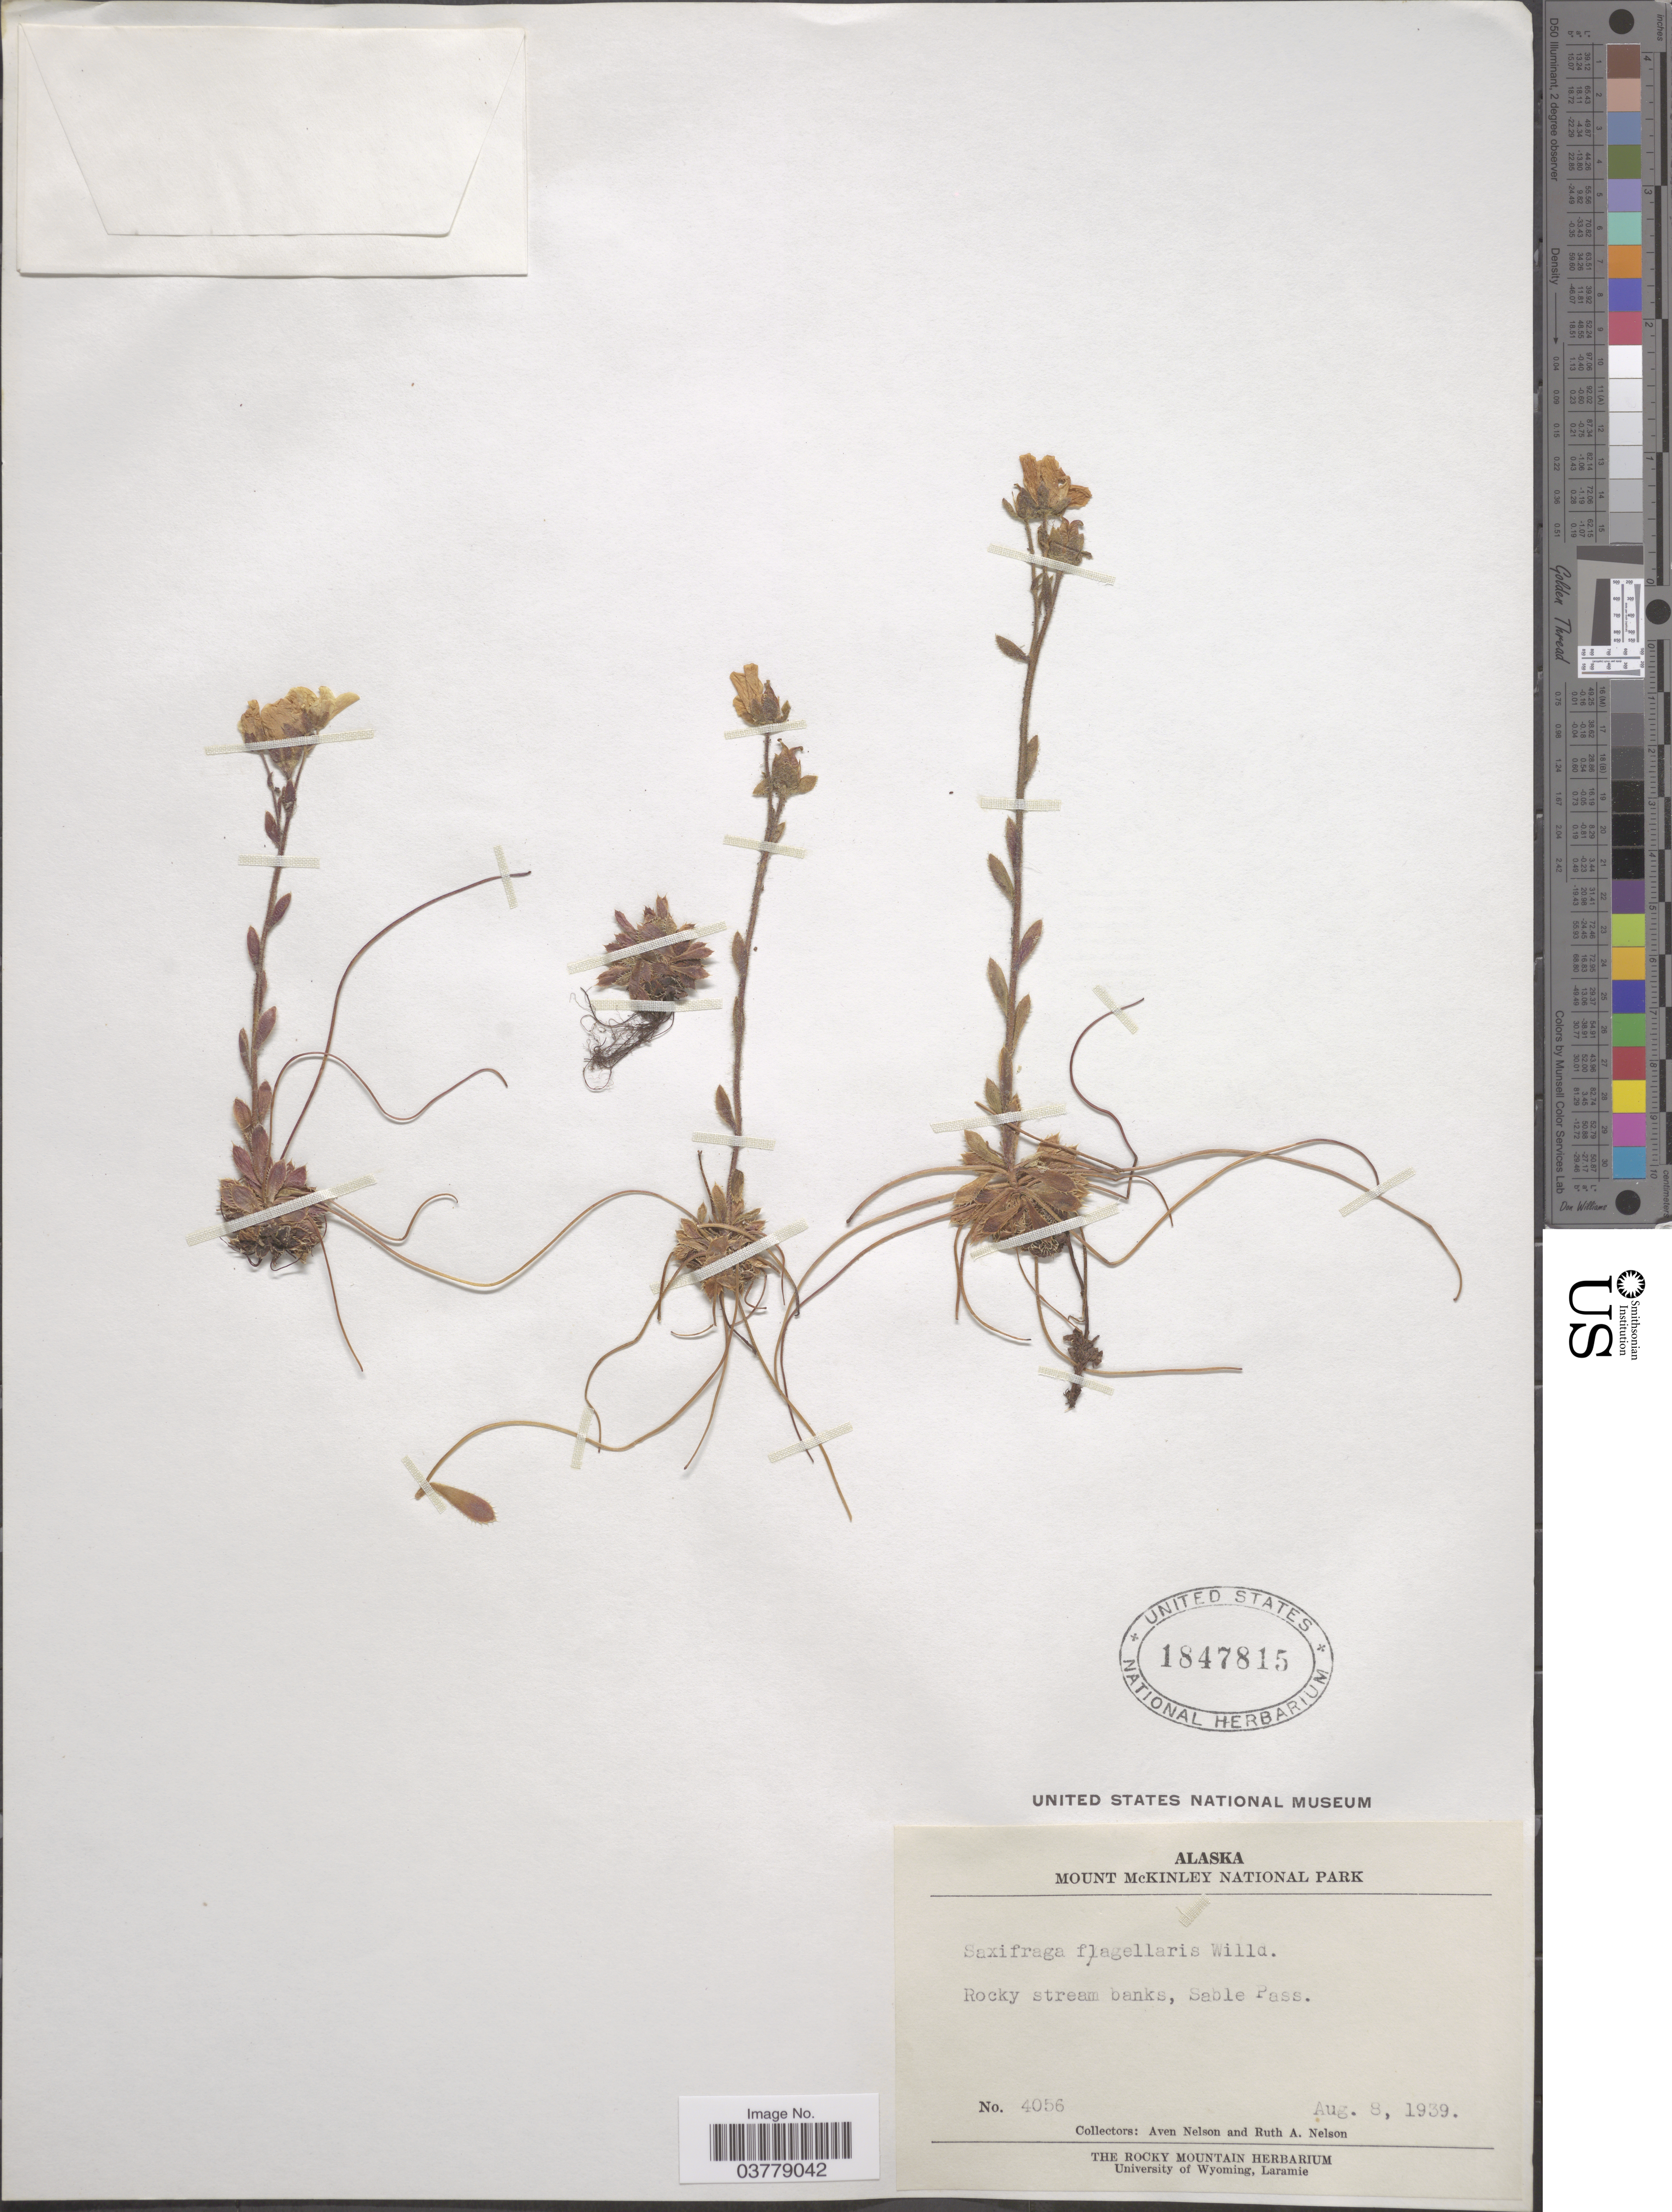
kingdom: Plantae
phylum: Tracheophyta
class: Magnoliopsida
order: Saxifragales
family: Saxifragaceae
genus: Saxifraga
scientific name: Saxifraga flagellaris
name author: Willd. ex Sternb.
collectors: A. Nelson & R. A. Nelson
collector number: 4056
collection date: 1939-08-08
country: United States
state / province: Alaska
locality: Mount McKinley National Park. Rocky stream banks, Sable Pass.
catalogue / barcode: US 1847815